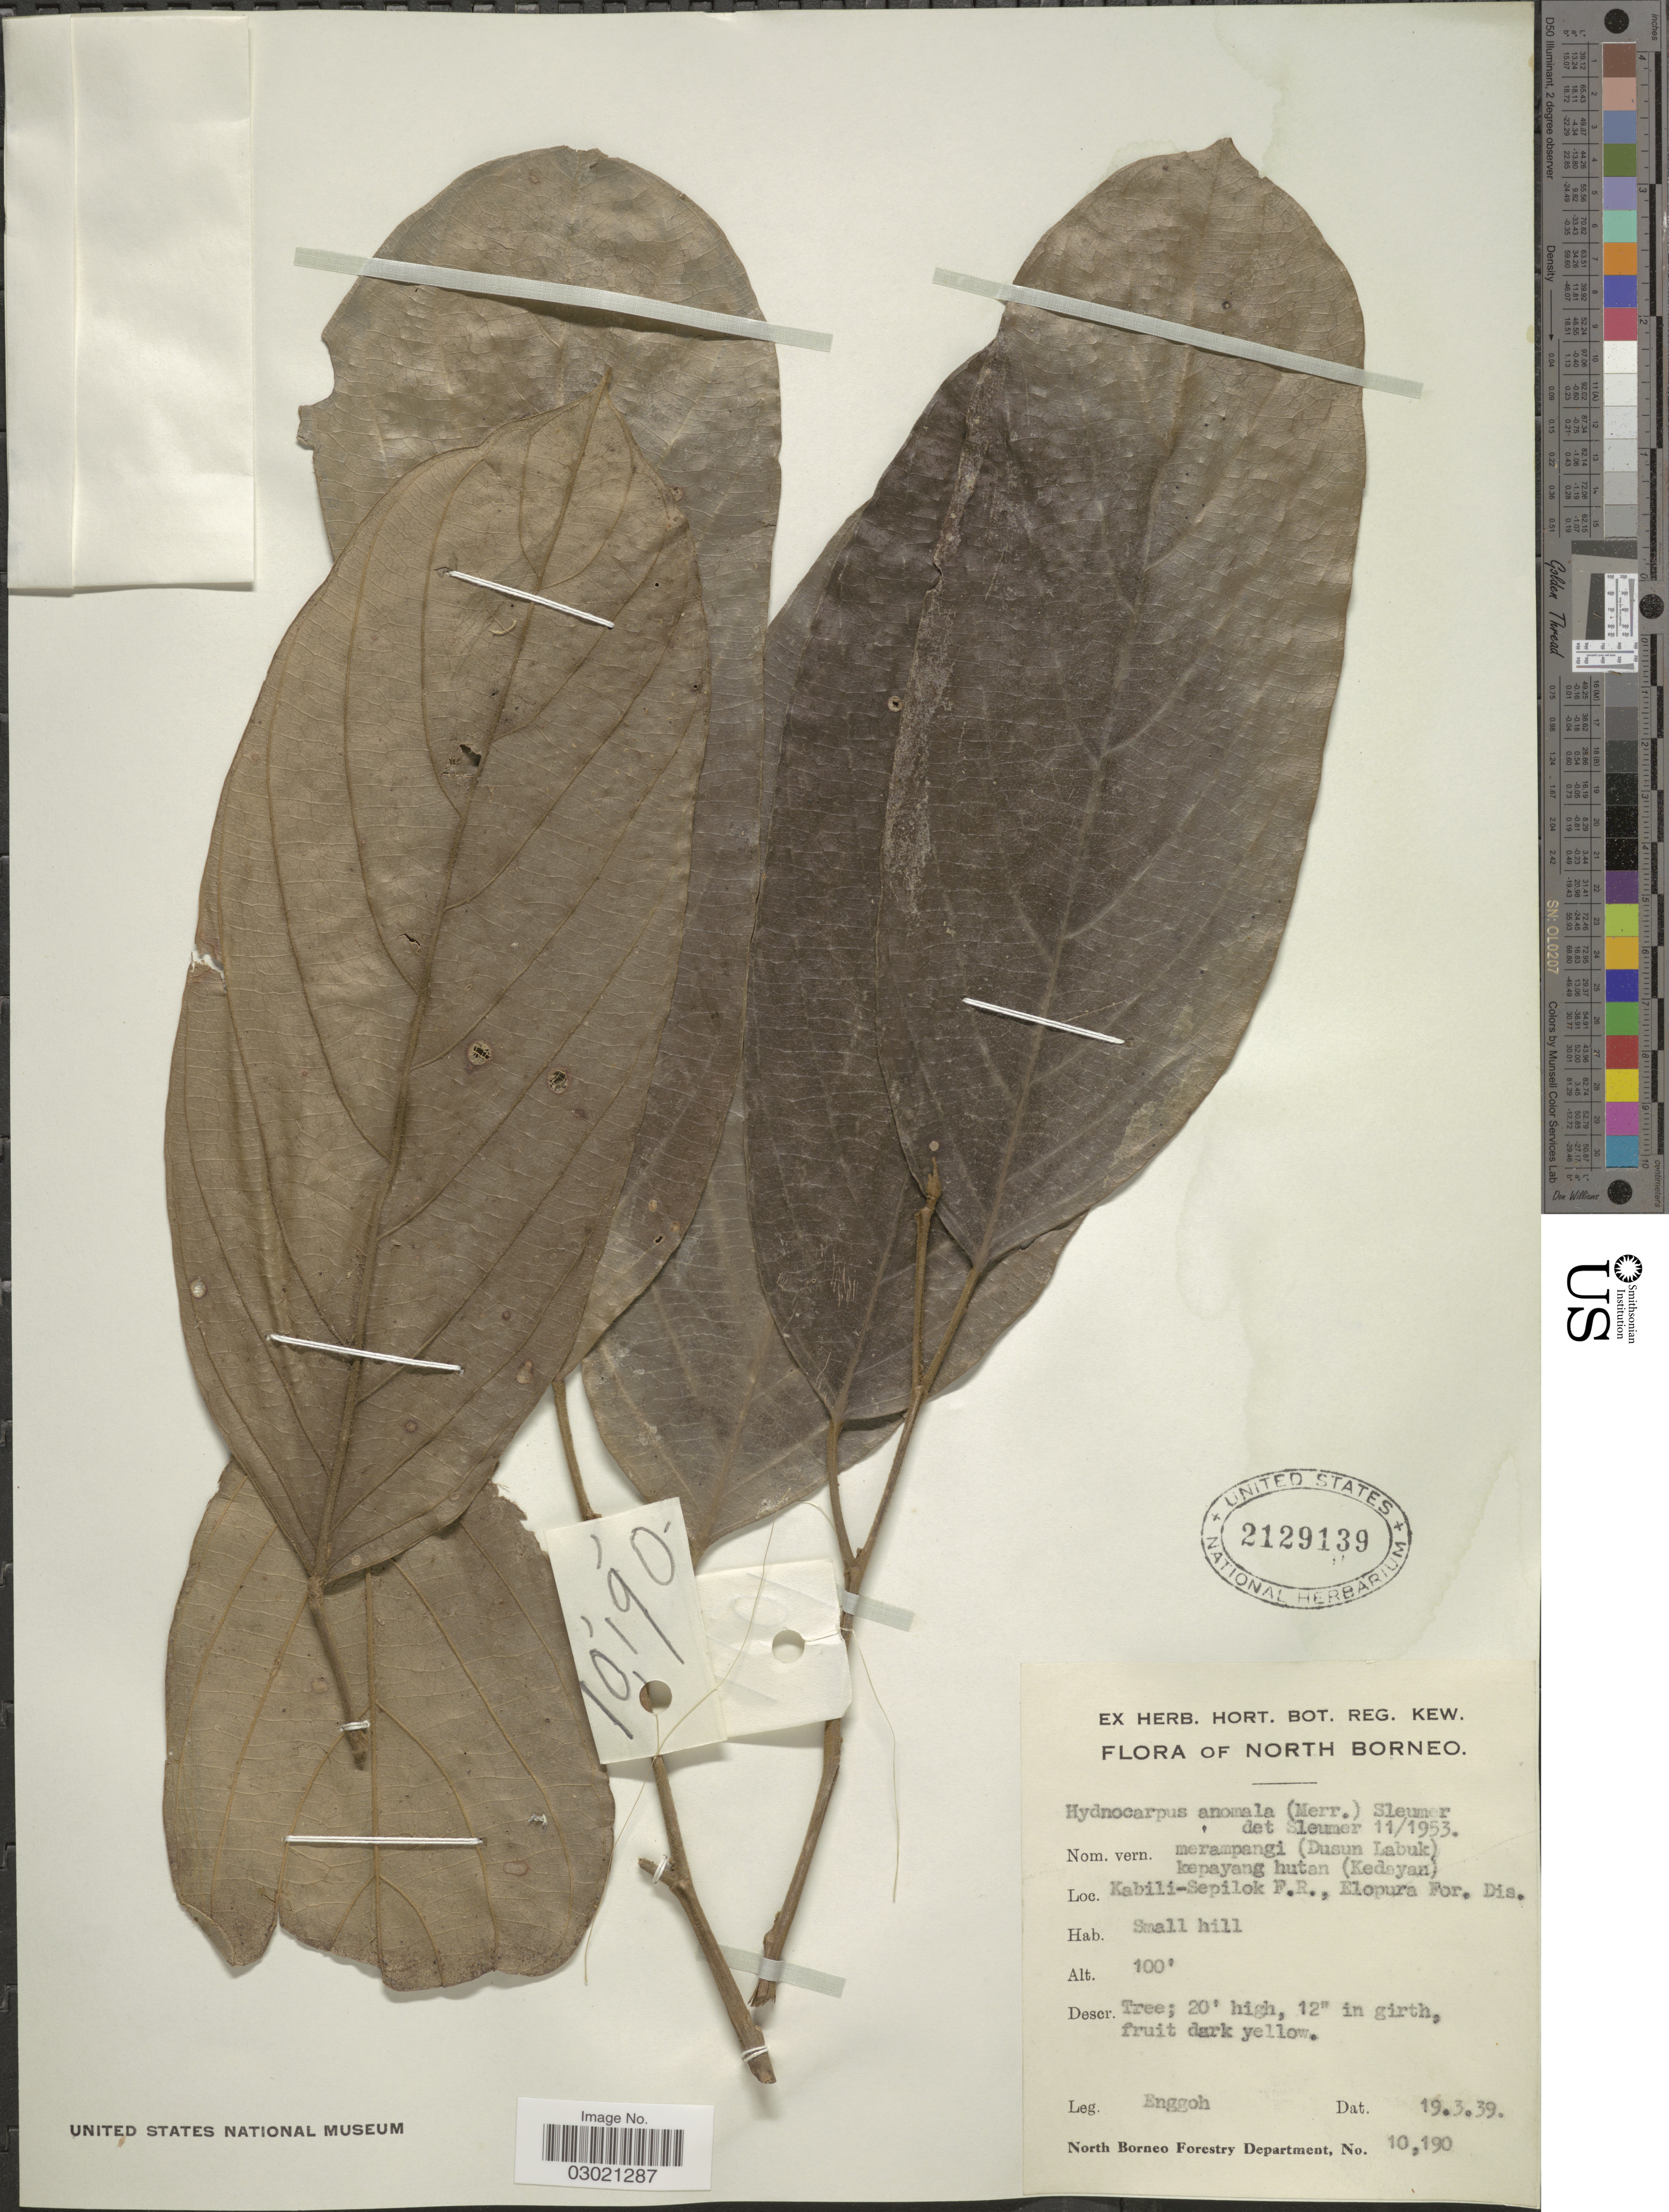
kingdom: Plantae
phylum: Tracheophyta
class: Magnoliopsida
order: Malpighiales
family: Achariaceae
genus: Hydnocarpus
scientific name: Hydnocarpus anomalus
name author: (Merr.) Sleumer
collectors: -. Enggoh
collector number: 10190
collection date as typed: Transcribed d/m/y: 19/3/39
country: Malaysia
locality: North Borneo. Kabili-Sepilok F.R., Elopura For. Dis.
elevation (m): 30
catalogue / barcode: US 2129139